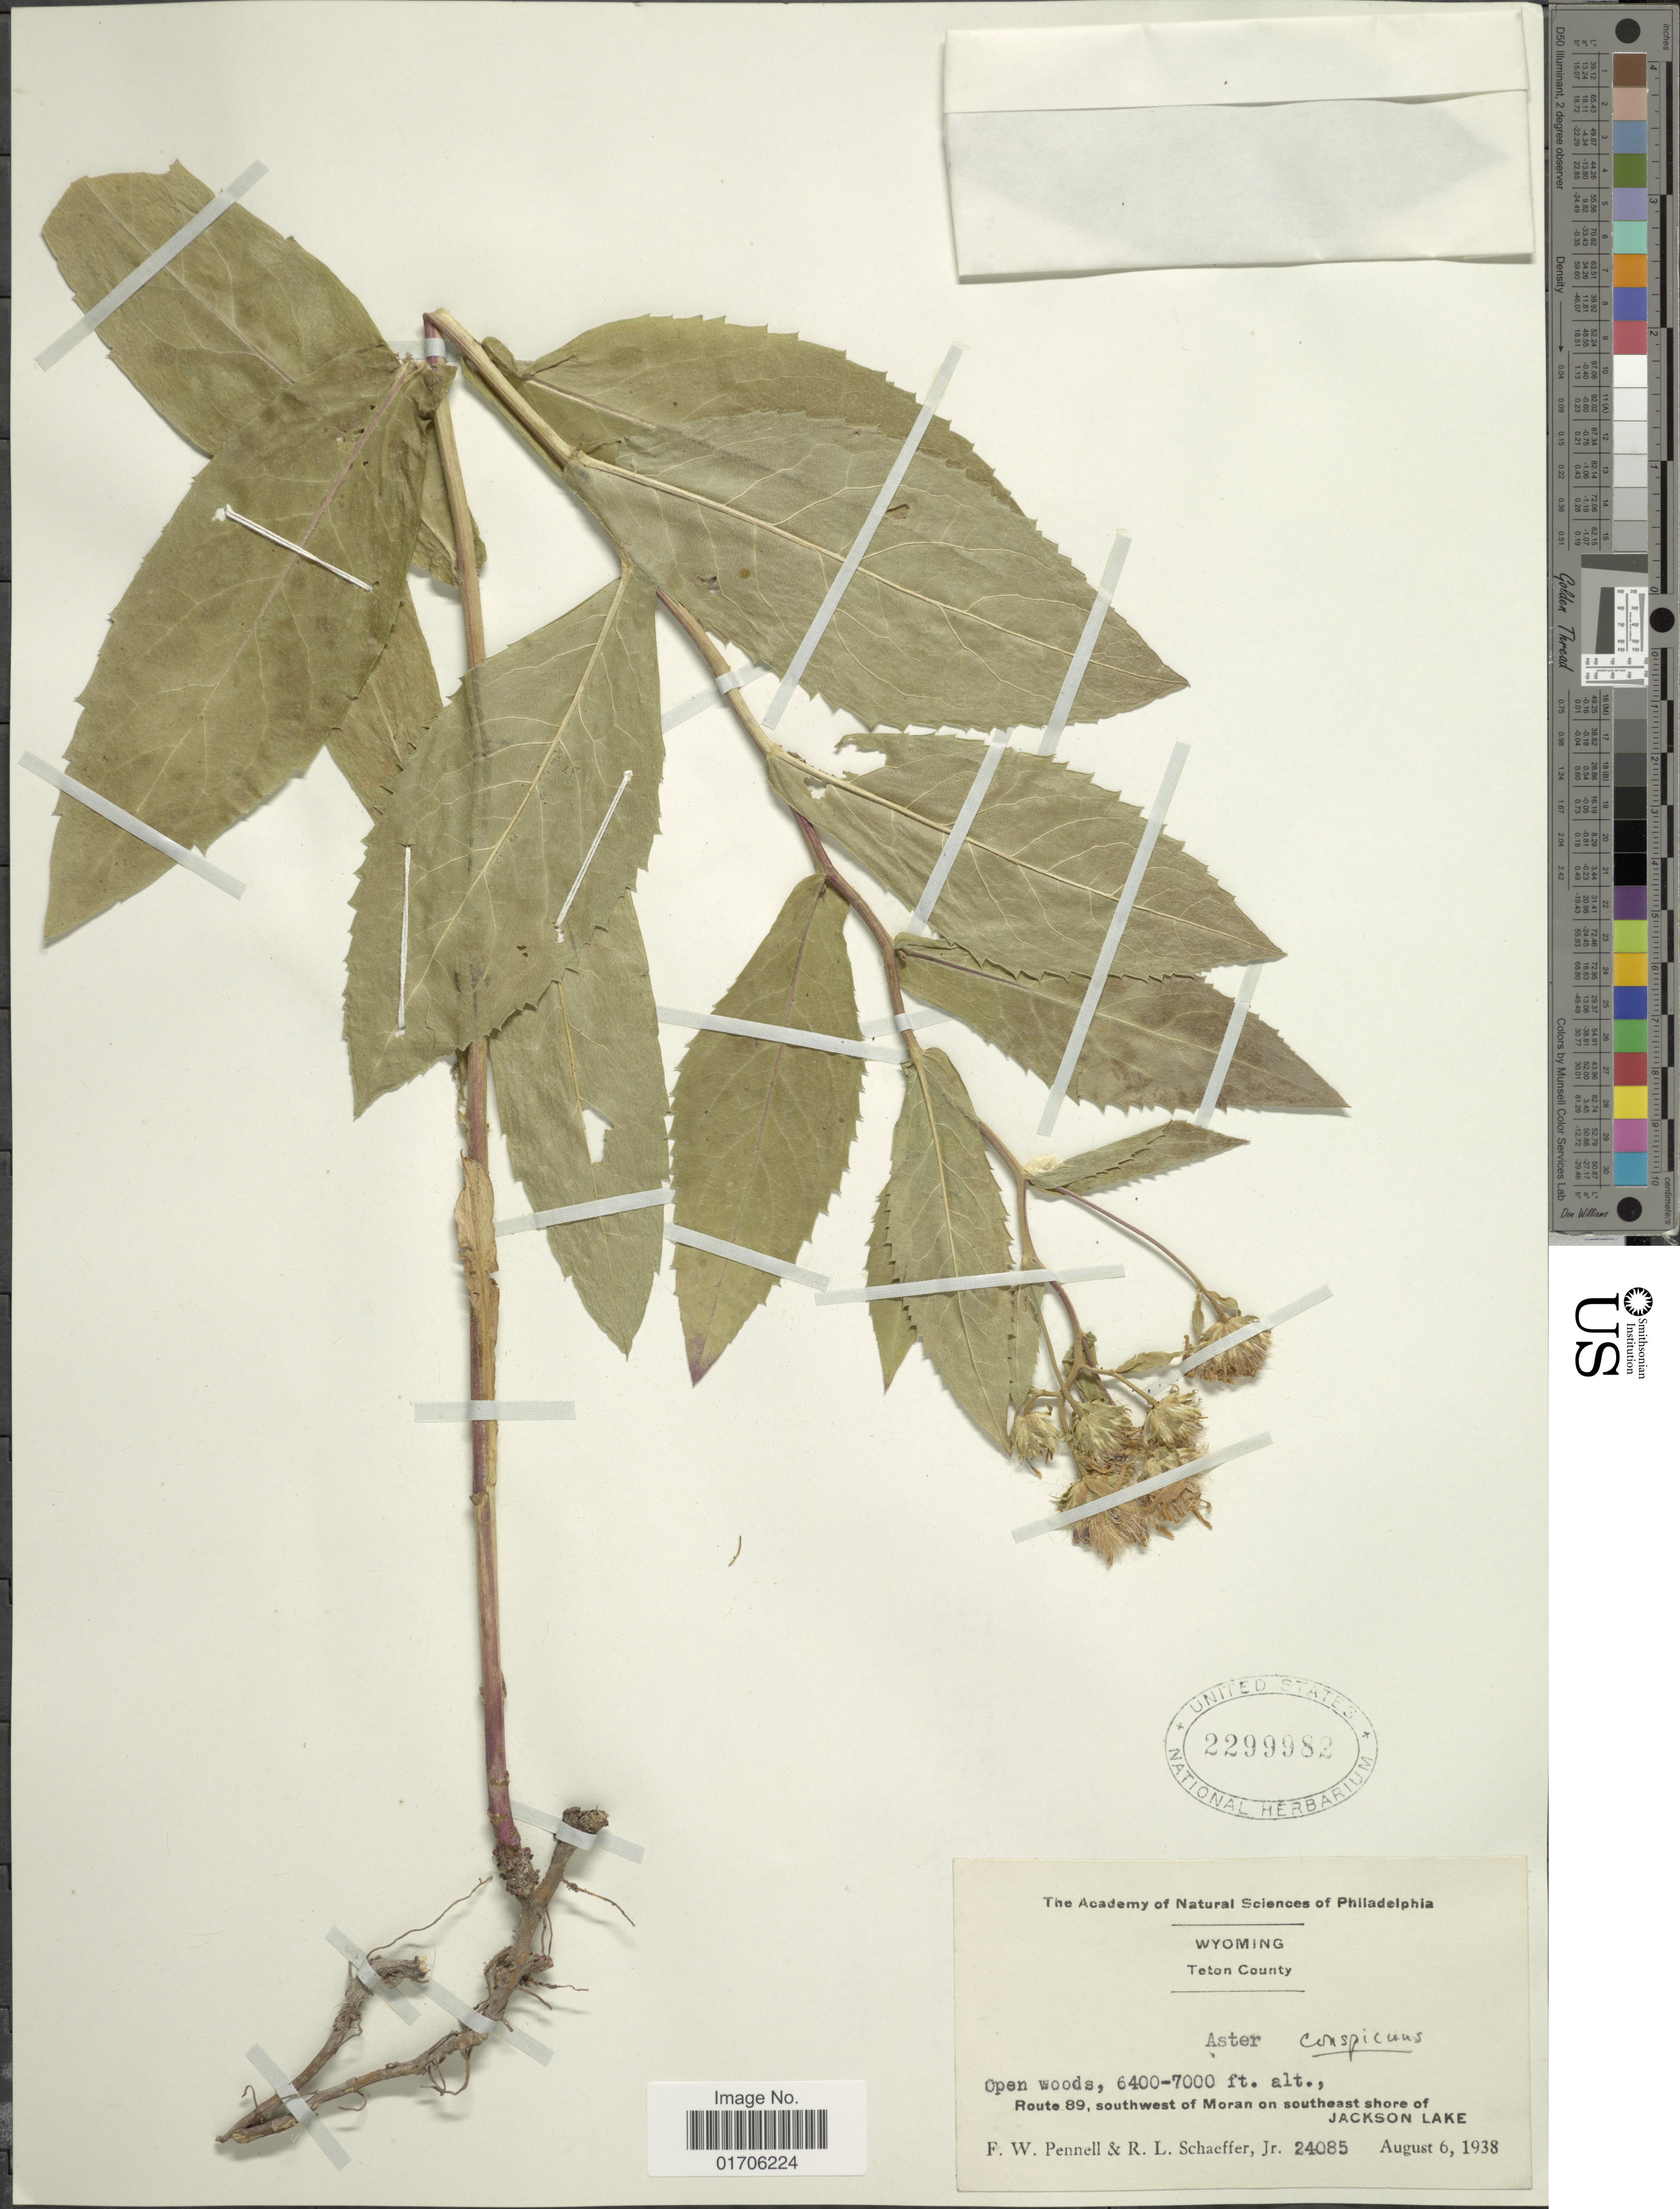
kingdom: Plantae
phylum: Tracheophyta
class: Magnoliopsida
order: Asterales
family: Asteraceae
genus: Eurybia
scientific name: Eurybia conspicua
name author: (Lindl.) G.L. Nesom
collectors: F. W. Pennell & R. L. Schaeffer Jr.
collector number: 24085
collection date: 1938-08-06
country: United States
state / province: Wyoming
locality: Wyoming. Teton County. Route 89, southwest of Moran on southeast shore of Jackson Lake.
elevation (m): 1951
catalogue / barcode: US 2299982